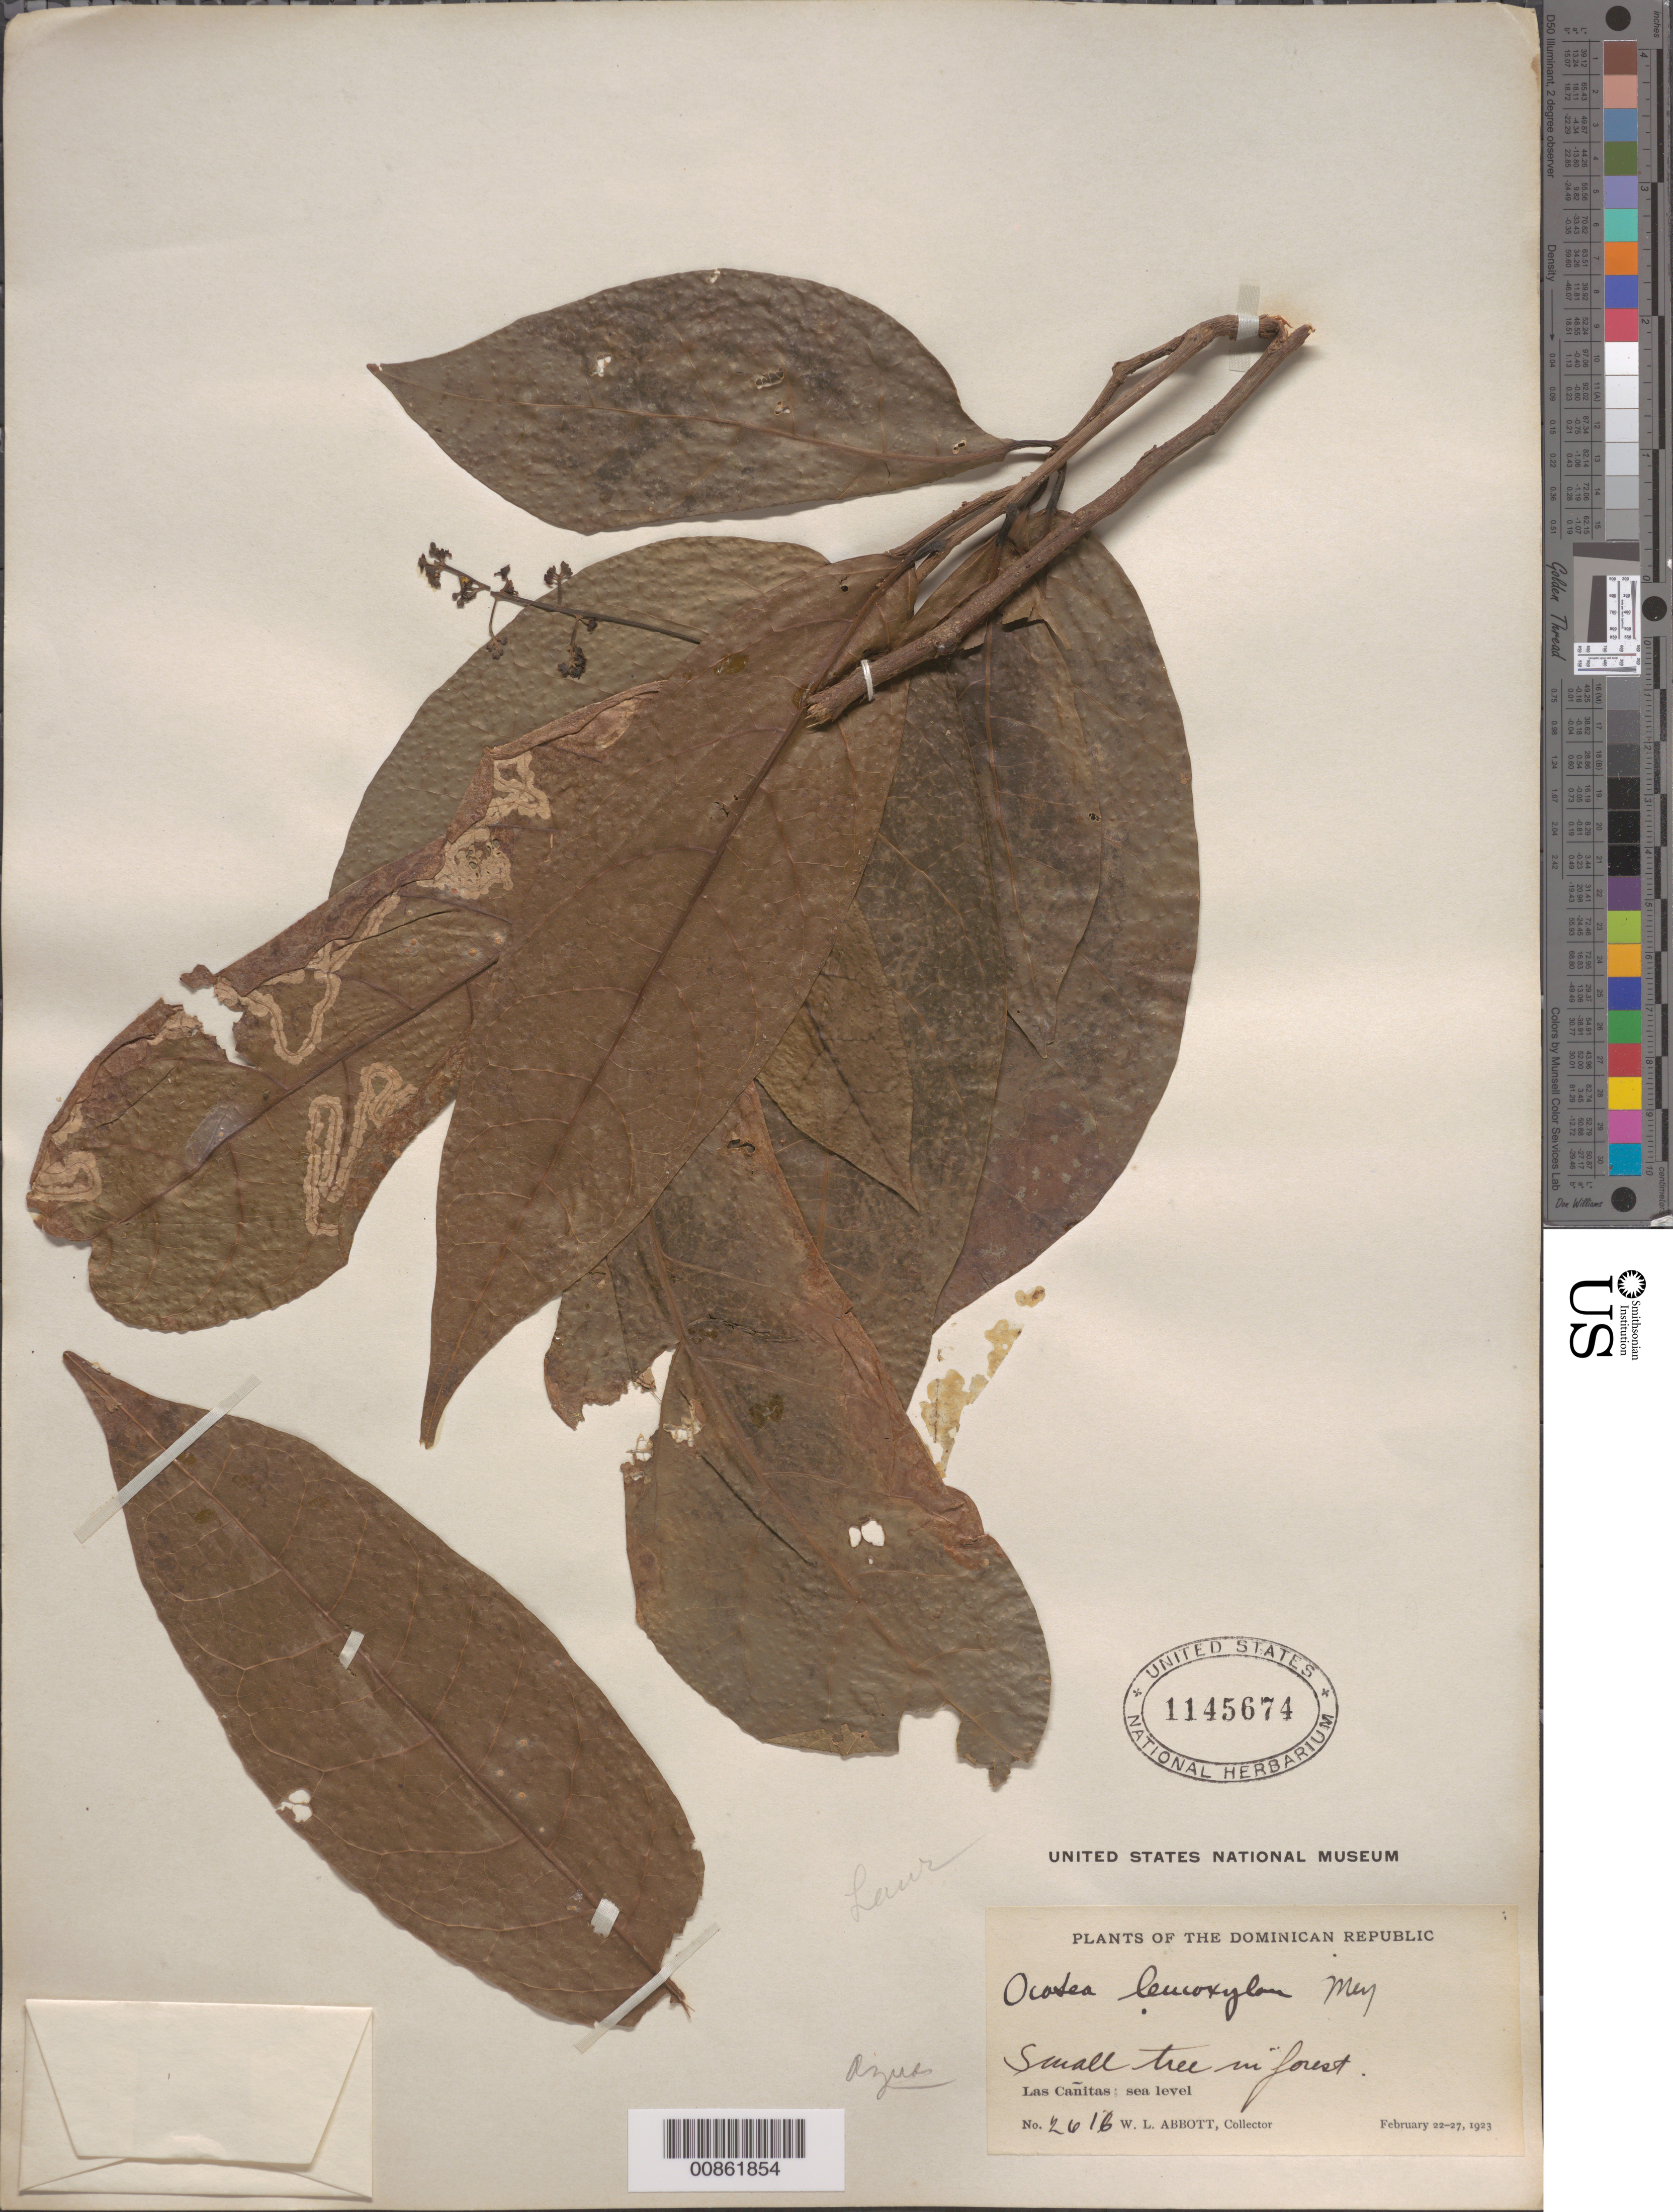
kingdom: Plantae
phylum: Tracheophyta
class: Magnoliopsida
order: Laurales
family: Lauraceae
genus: Ocotea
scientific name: Ocotea leucoxylon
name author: (Sw.) Laness.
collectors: W. L. Abbott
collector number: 2616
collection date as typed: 22 Feb 1923 to 27 Feb 1923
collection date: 1923-02-22/1923-02-27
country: Dominican Republic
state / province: Azua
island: Hispaniola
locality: Las Cañitas.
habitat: In forest.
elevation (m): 0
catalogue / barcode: US 1145674